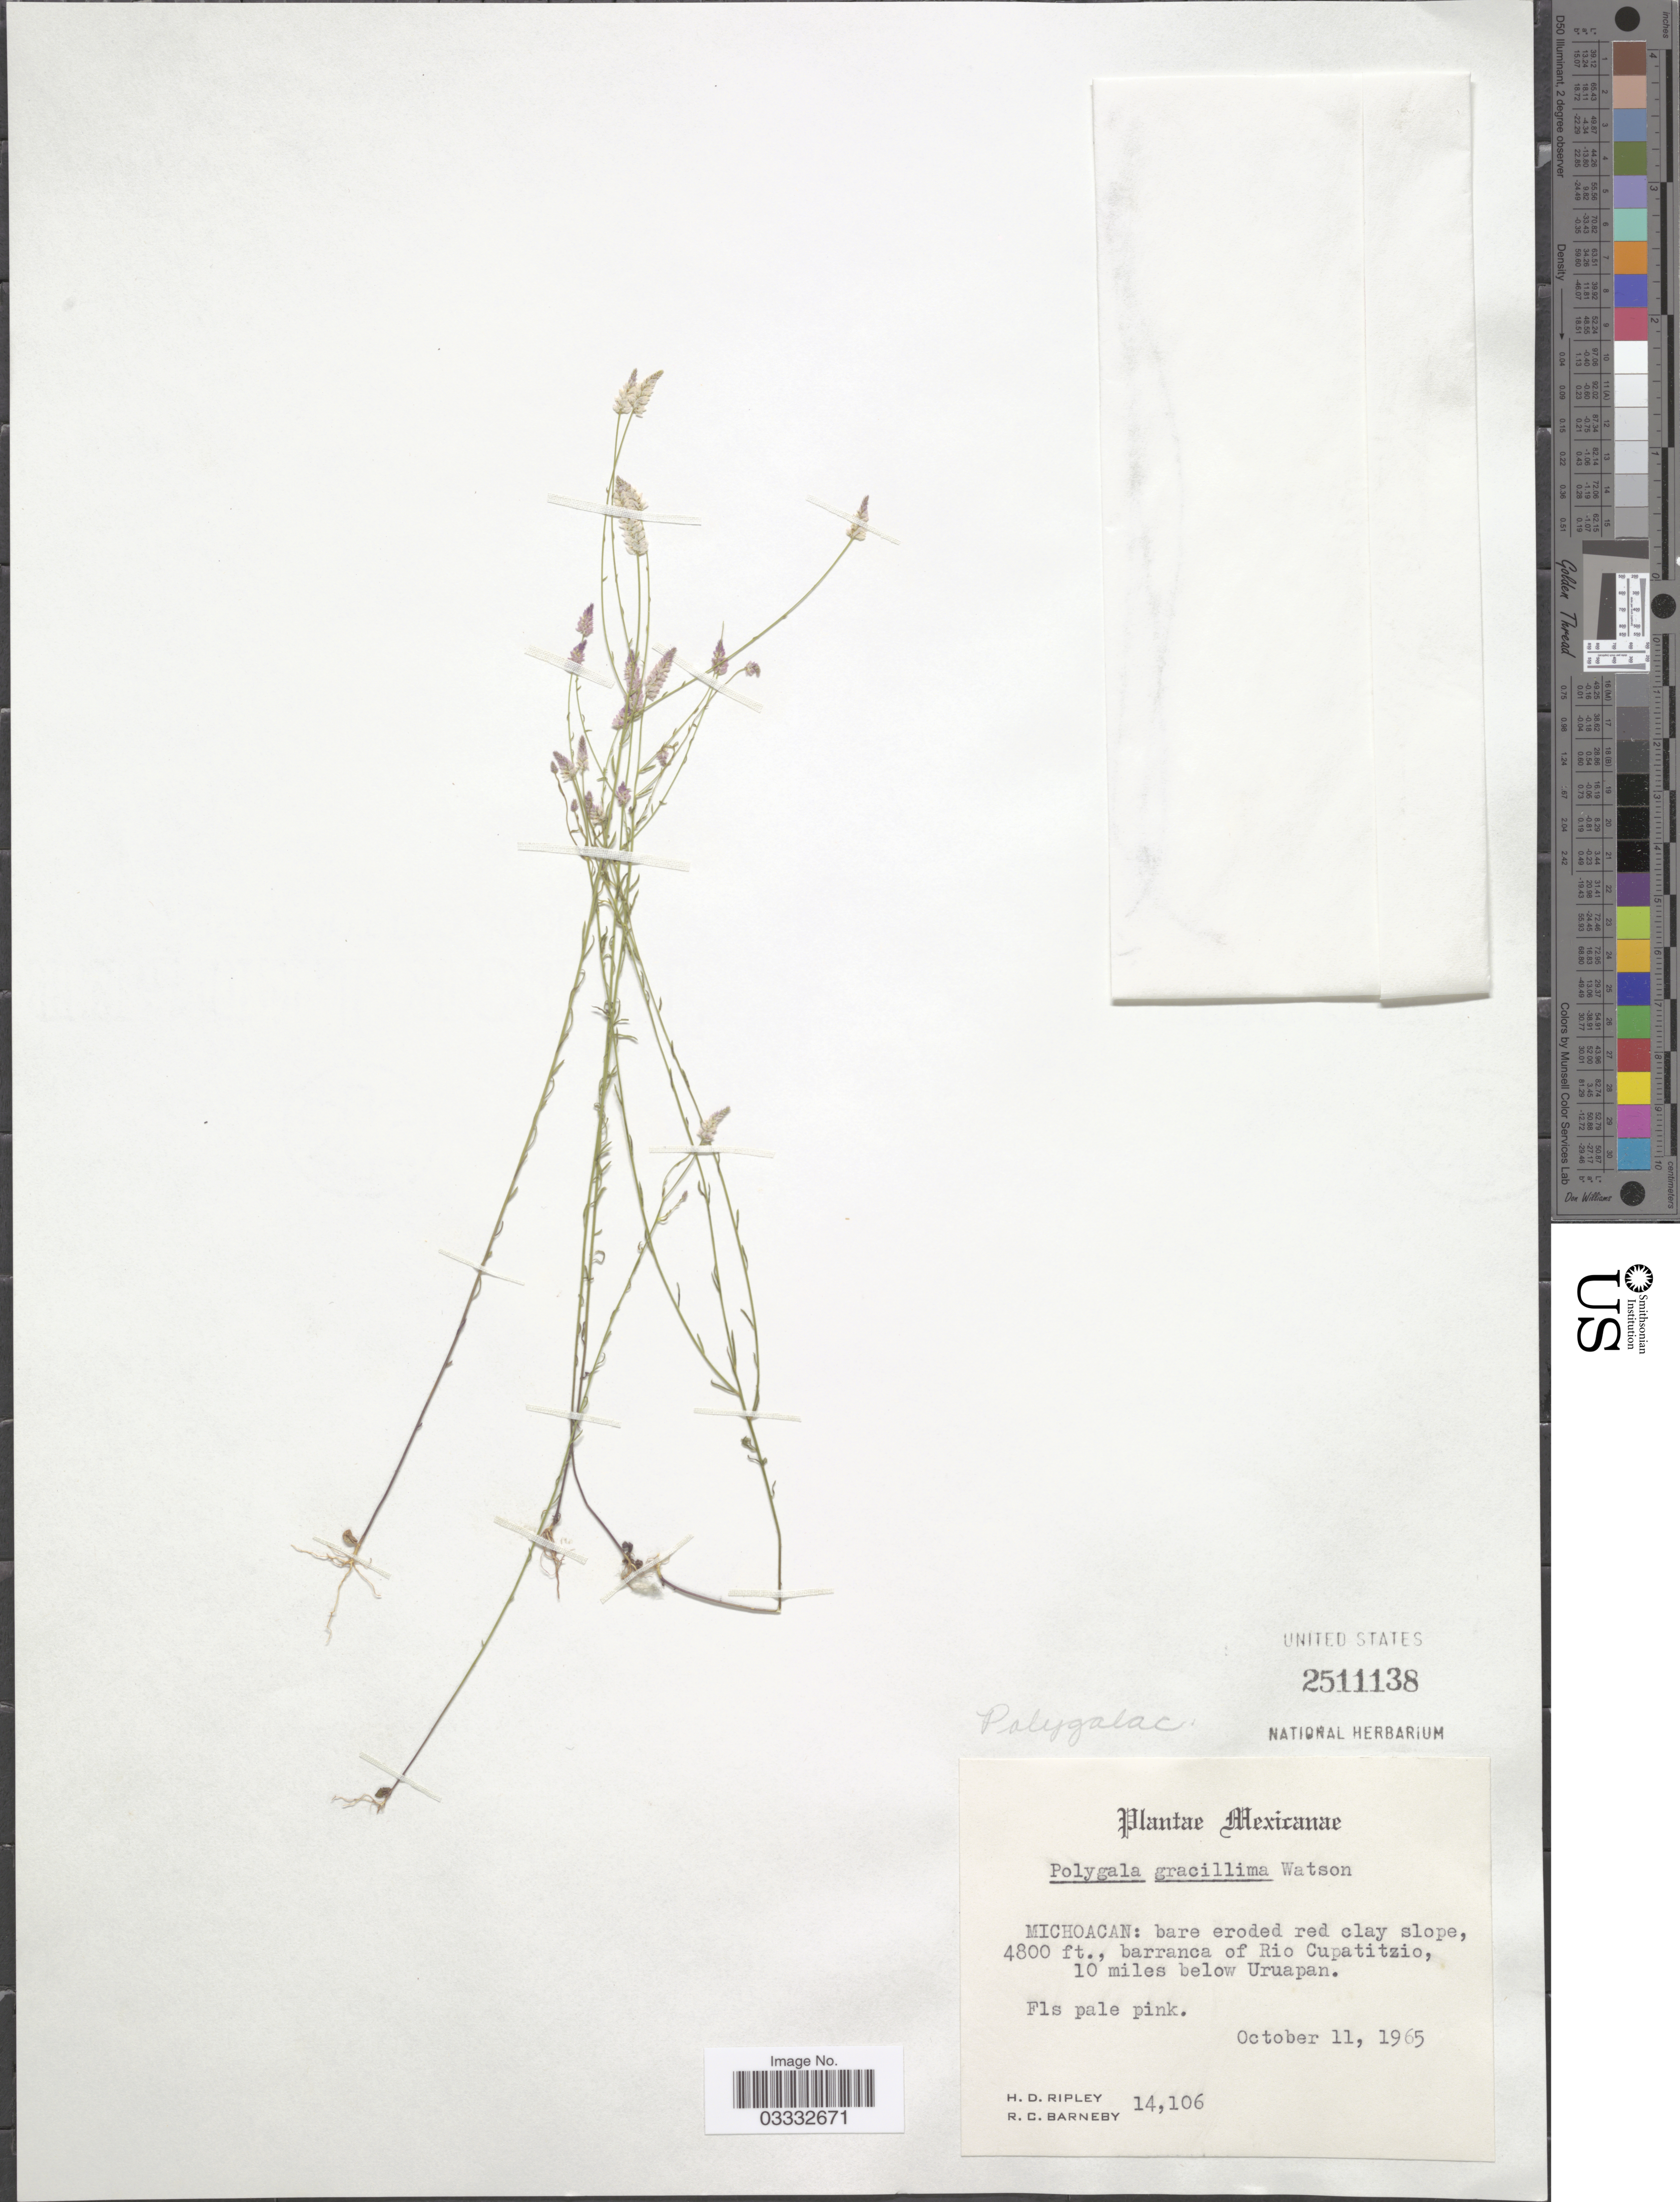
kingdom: Plantae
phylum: Tracheophyta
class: Magnoliopsida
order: Fabales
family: Polygalaceae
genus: Polygala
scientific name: Polygala gracillima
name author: S. Watson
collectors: H. Ripley & R. C. Barneby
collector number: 14106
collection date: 1965-10-11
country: Mexico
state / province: Michoacán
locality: Barranca of Rio Cupatitzio, 10 miles below Uruapan.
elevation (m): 1463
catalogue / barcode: US 2511138